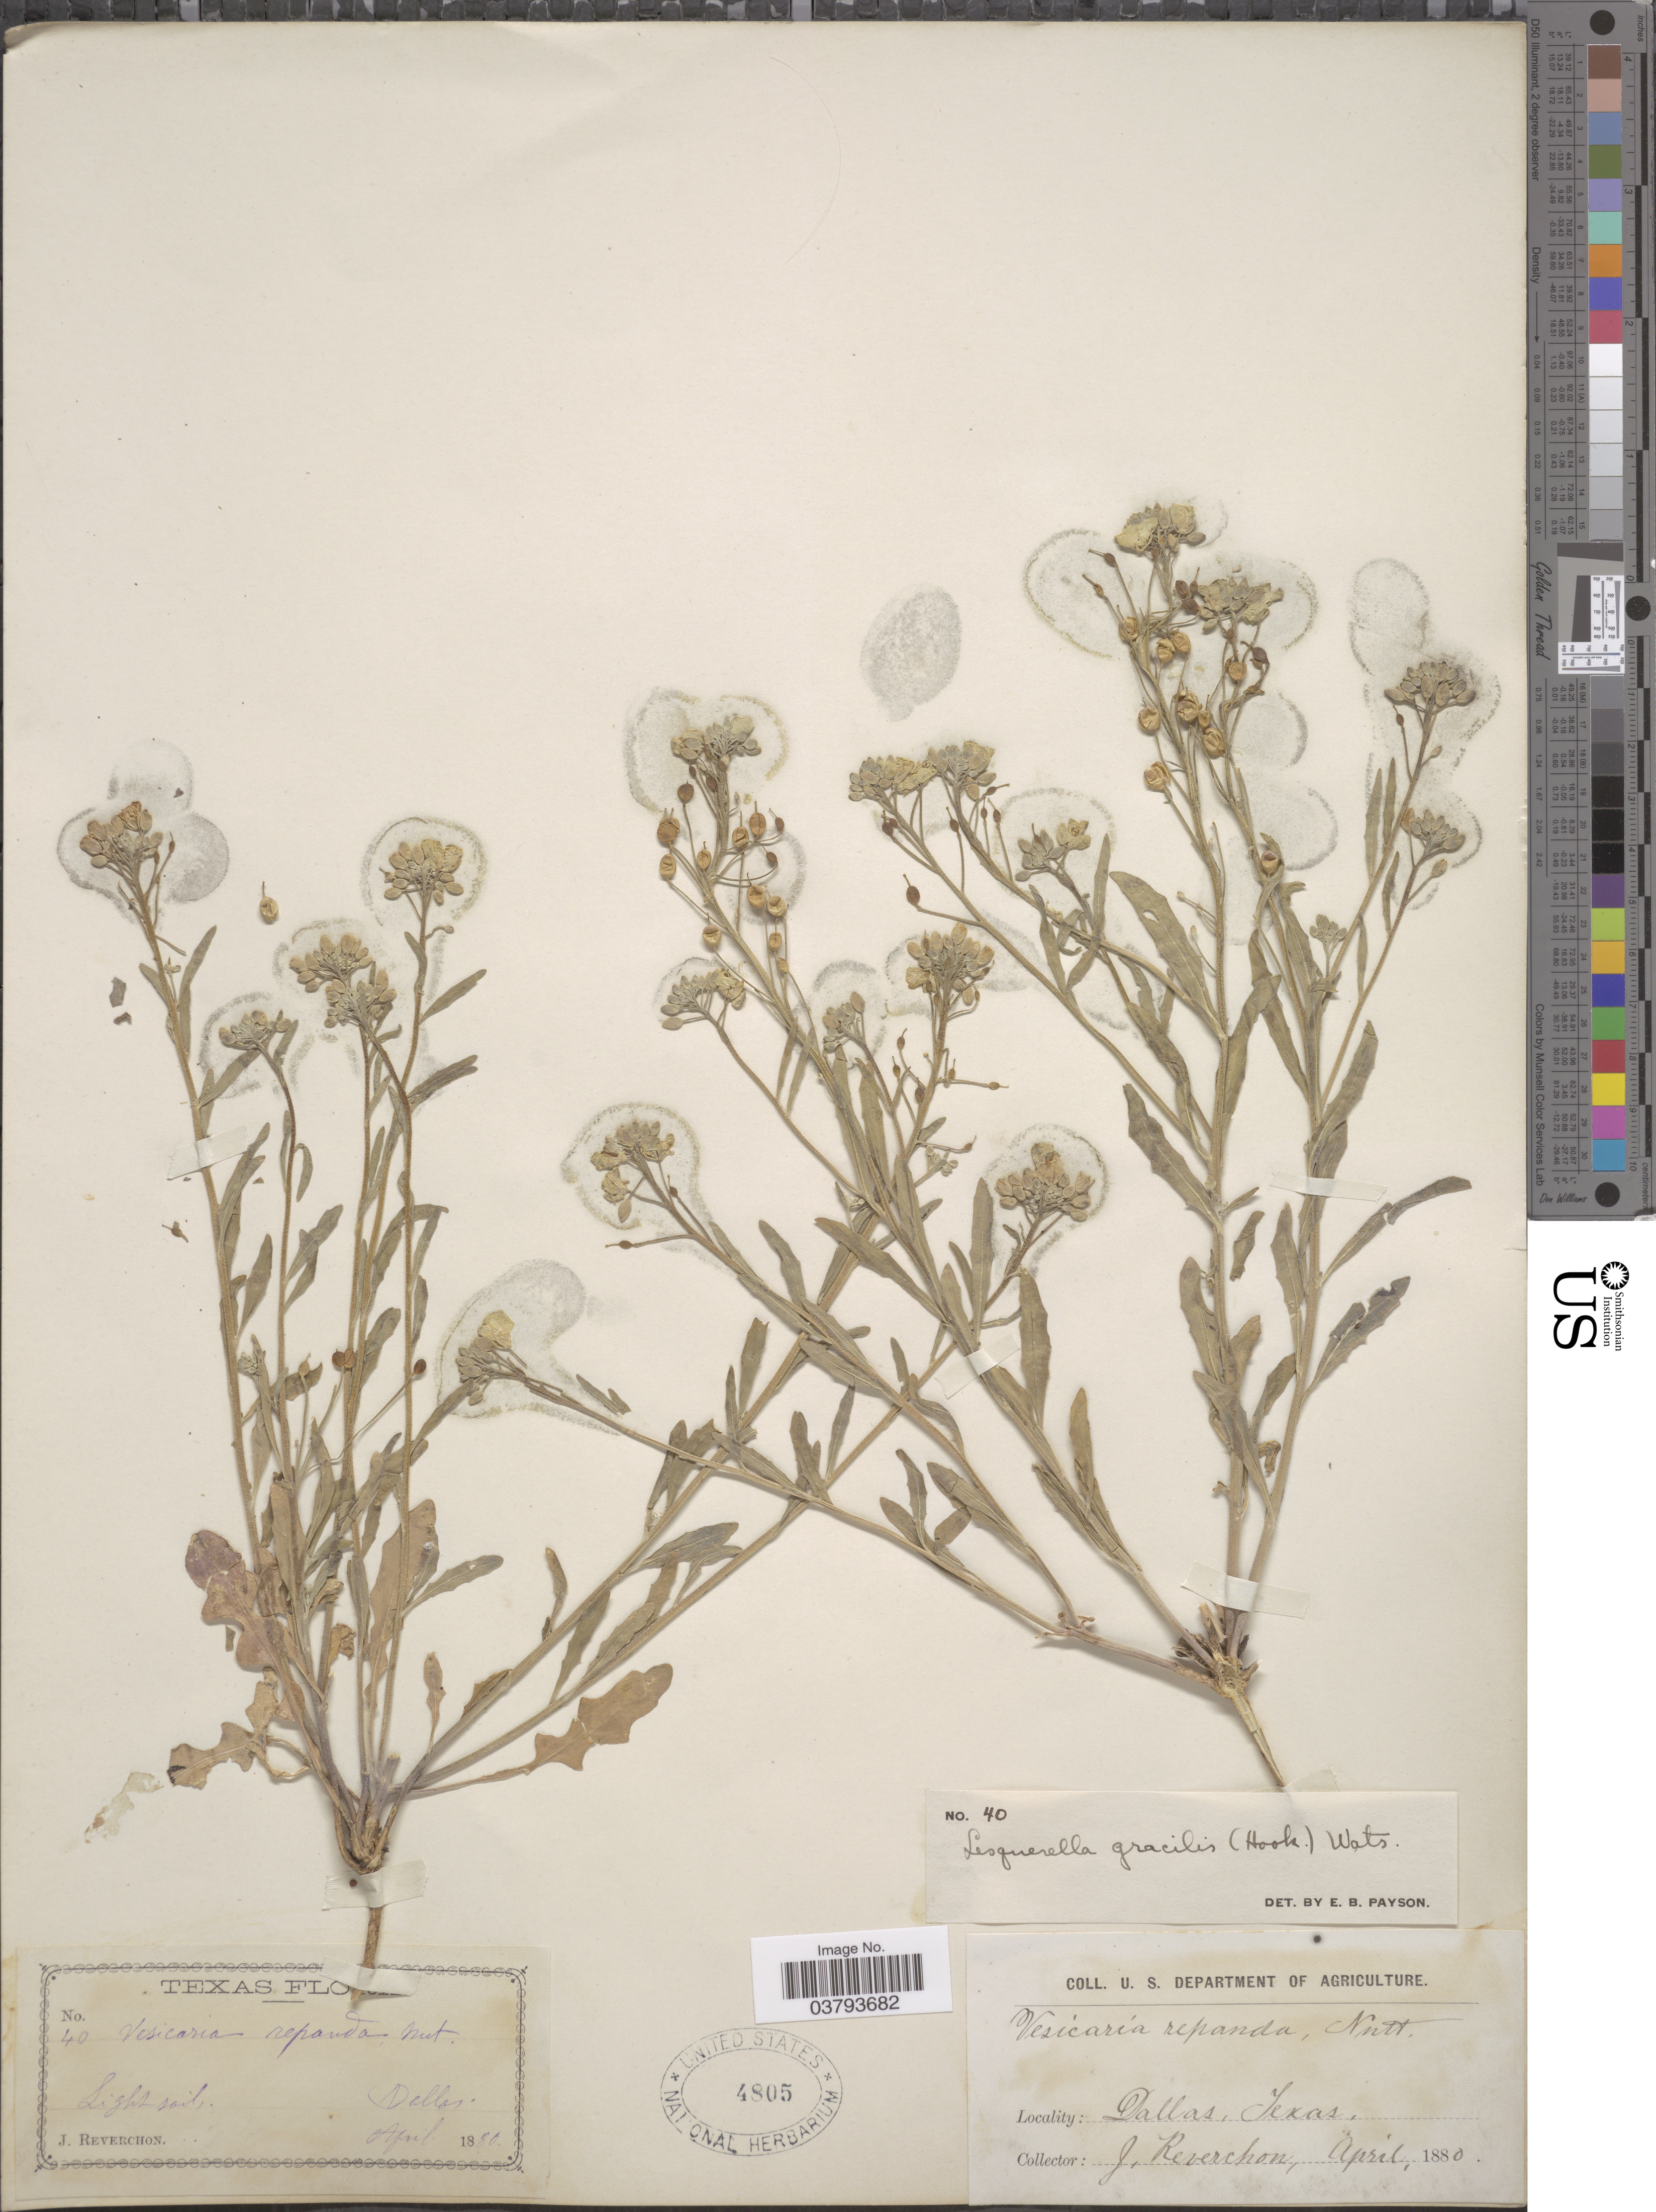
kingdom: Plantae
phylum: Tracheophyta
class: Magnoliopsida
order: Brassicales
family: Brassicaceae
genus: Lesquerella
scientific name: Lesquerella gracilis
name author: (Hook.) S. Watson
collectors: J. Reverchon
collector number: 40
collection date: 1880-04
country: United States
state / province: Texas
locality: Dallas.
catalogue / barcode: US 4805